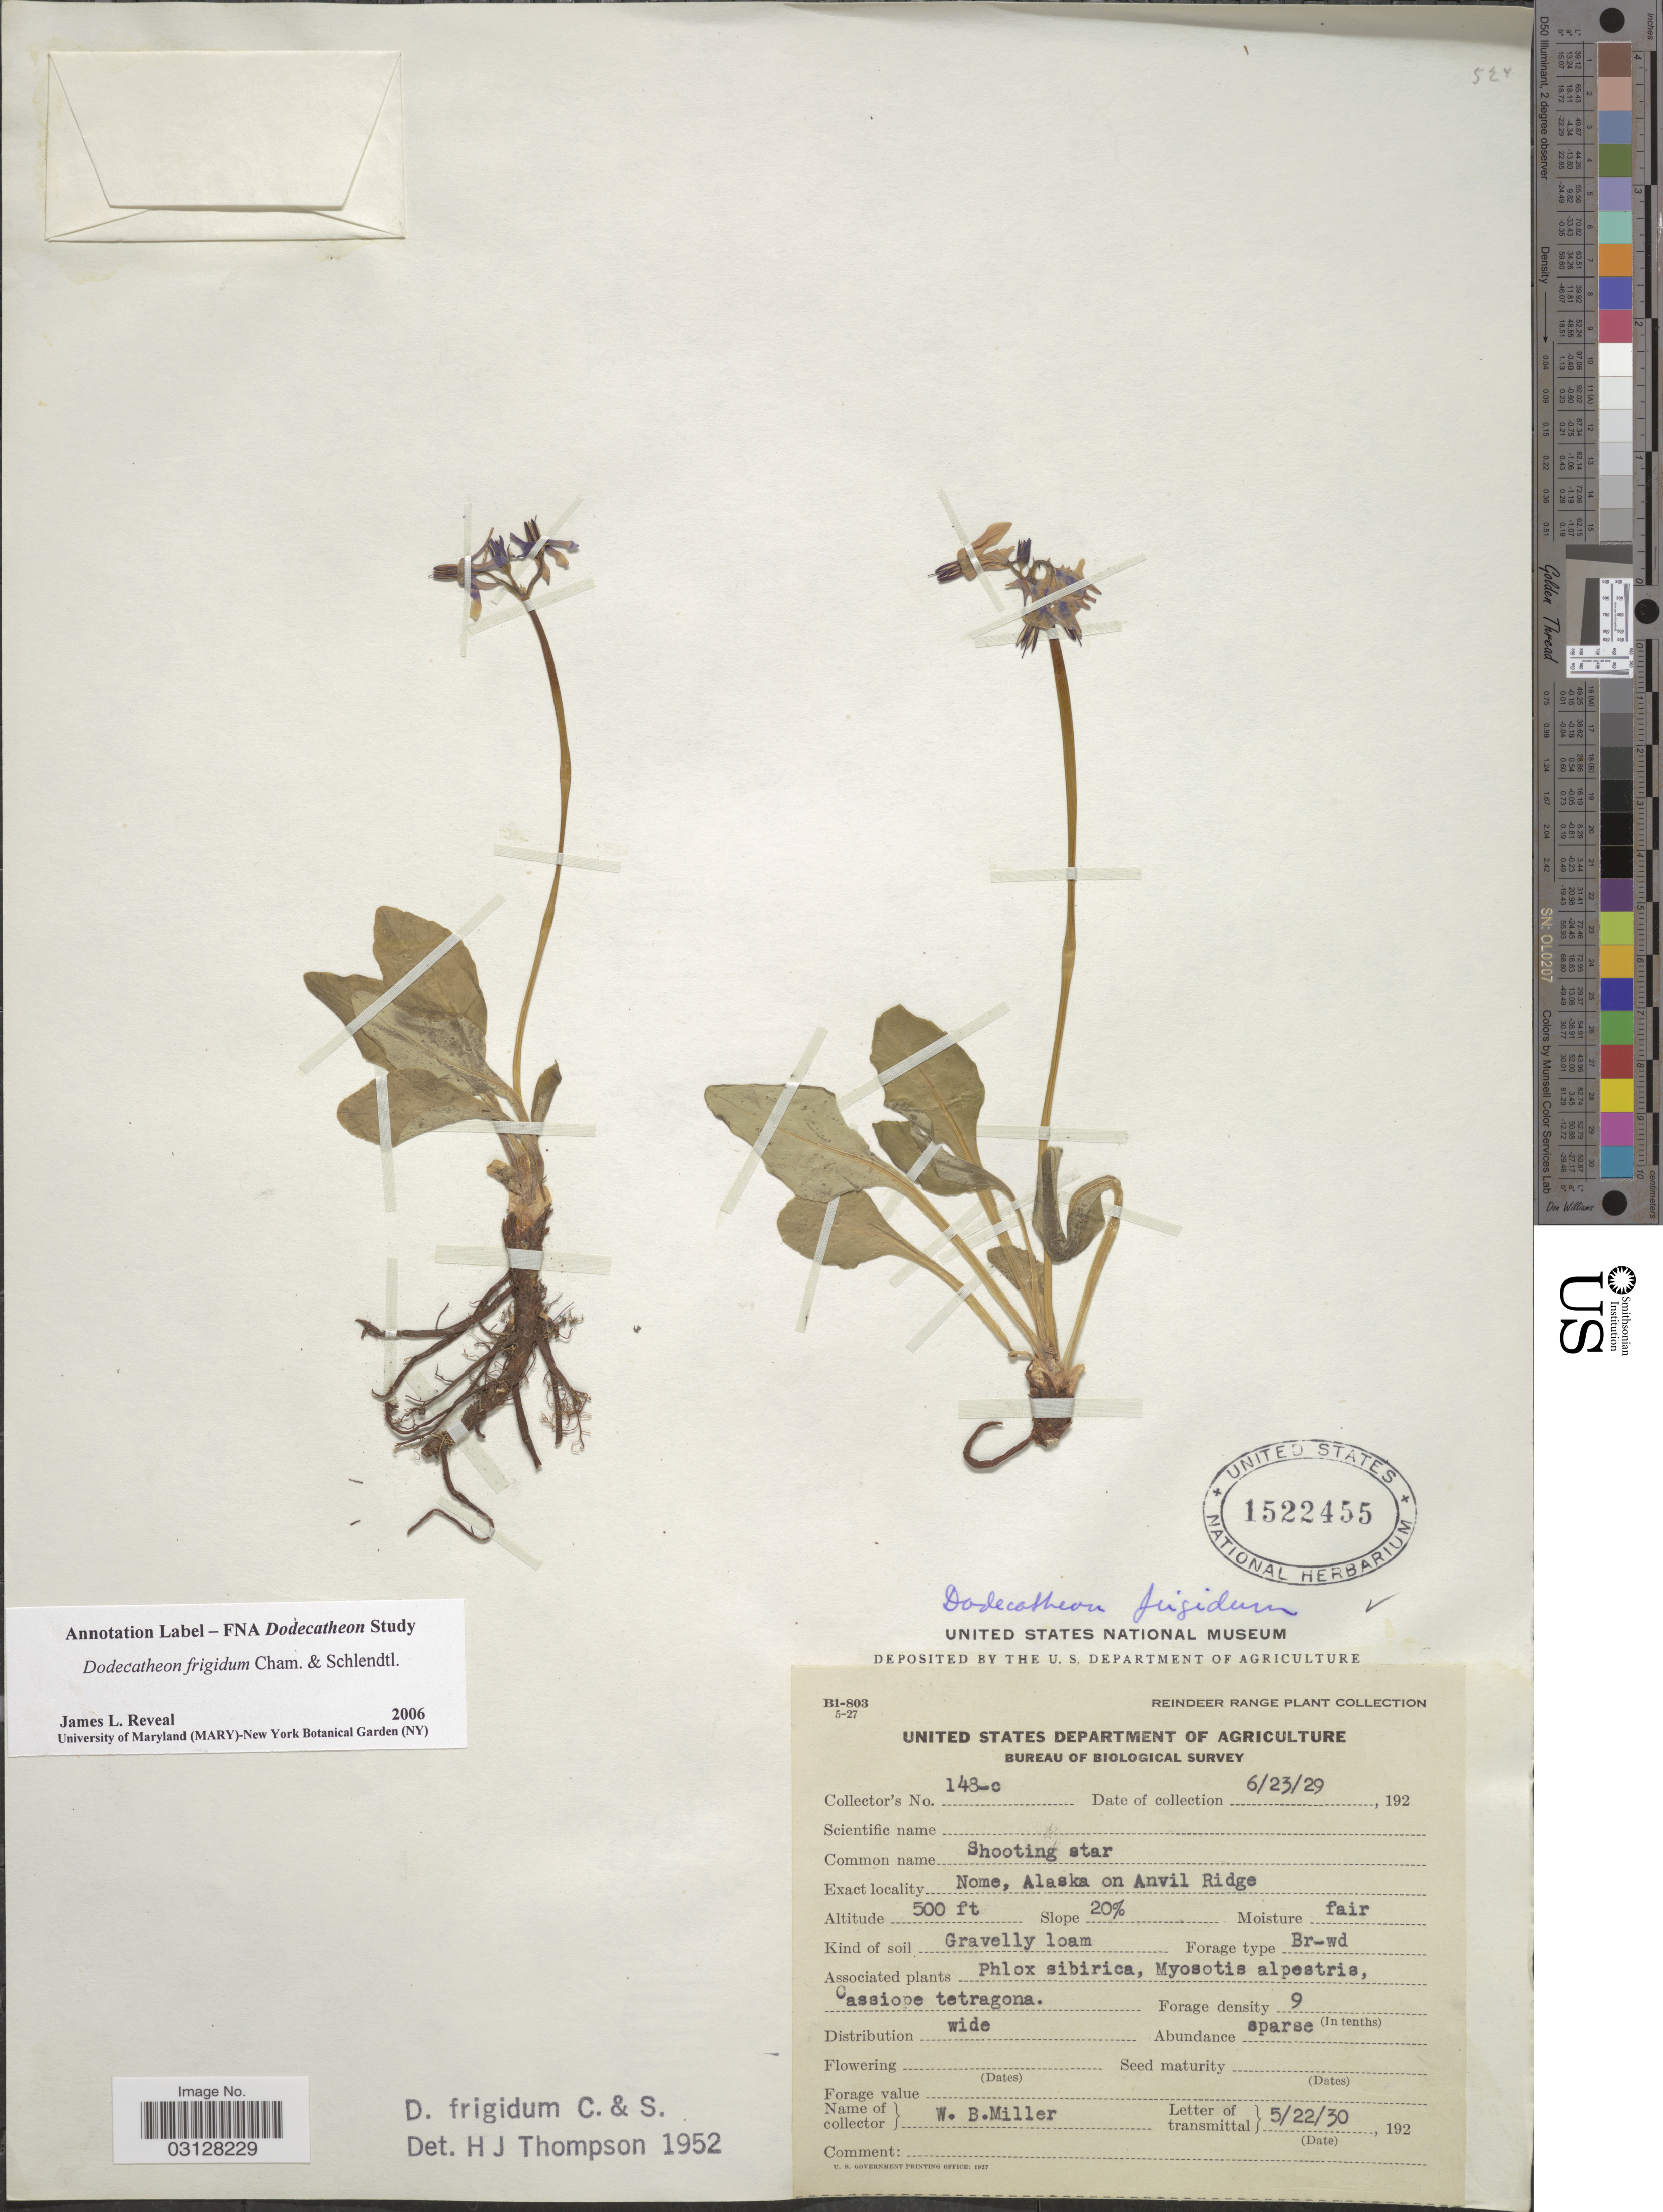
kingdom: Plantae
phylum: Tracheophyta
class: Magnoliopsida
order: Ericales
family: Primulaceae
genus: Dodecatheon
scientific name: Dodecatheon frigidum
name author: Cham. & Schltdl.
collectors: W. Miller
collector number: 148-c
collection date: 1929-06-23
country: United States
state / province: Alaska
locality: Reindeer Range. [unsure placement] Nome, Alaska on Anvil Ridge.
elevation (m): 152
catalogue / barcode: US 1522455